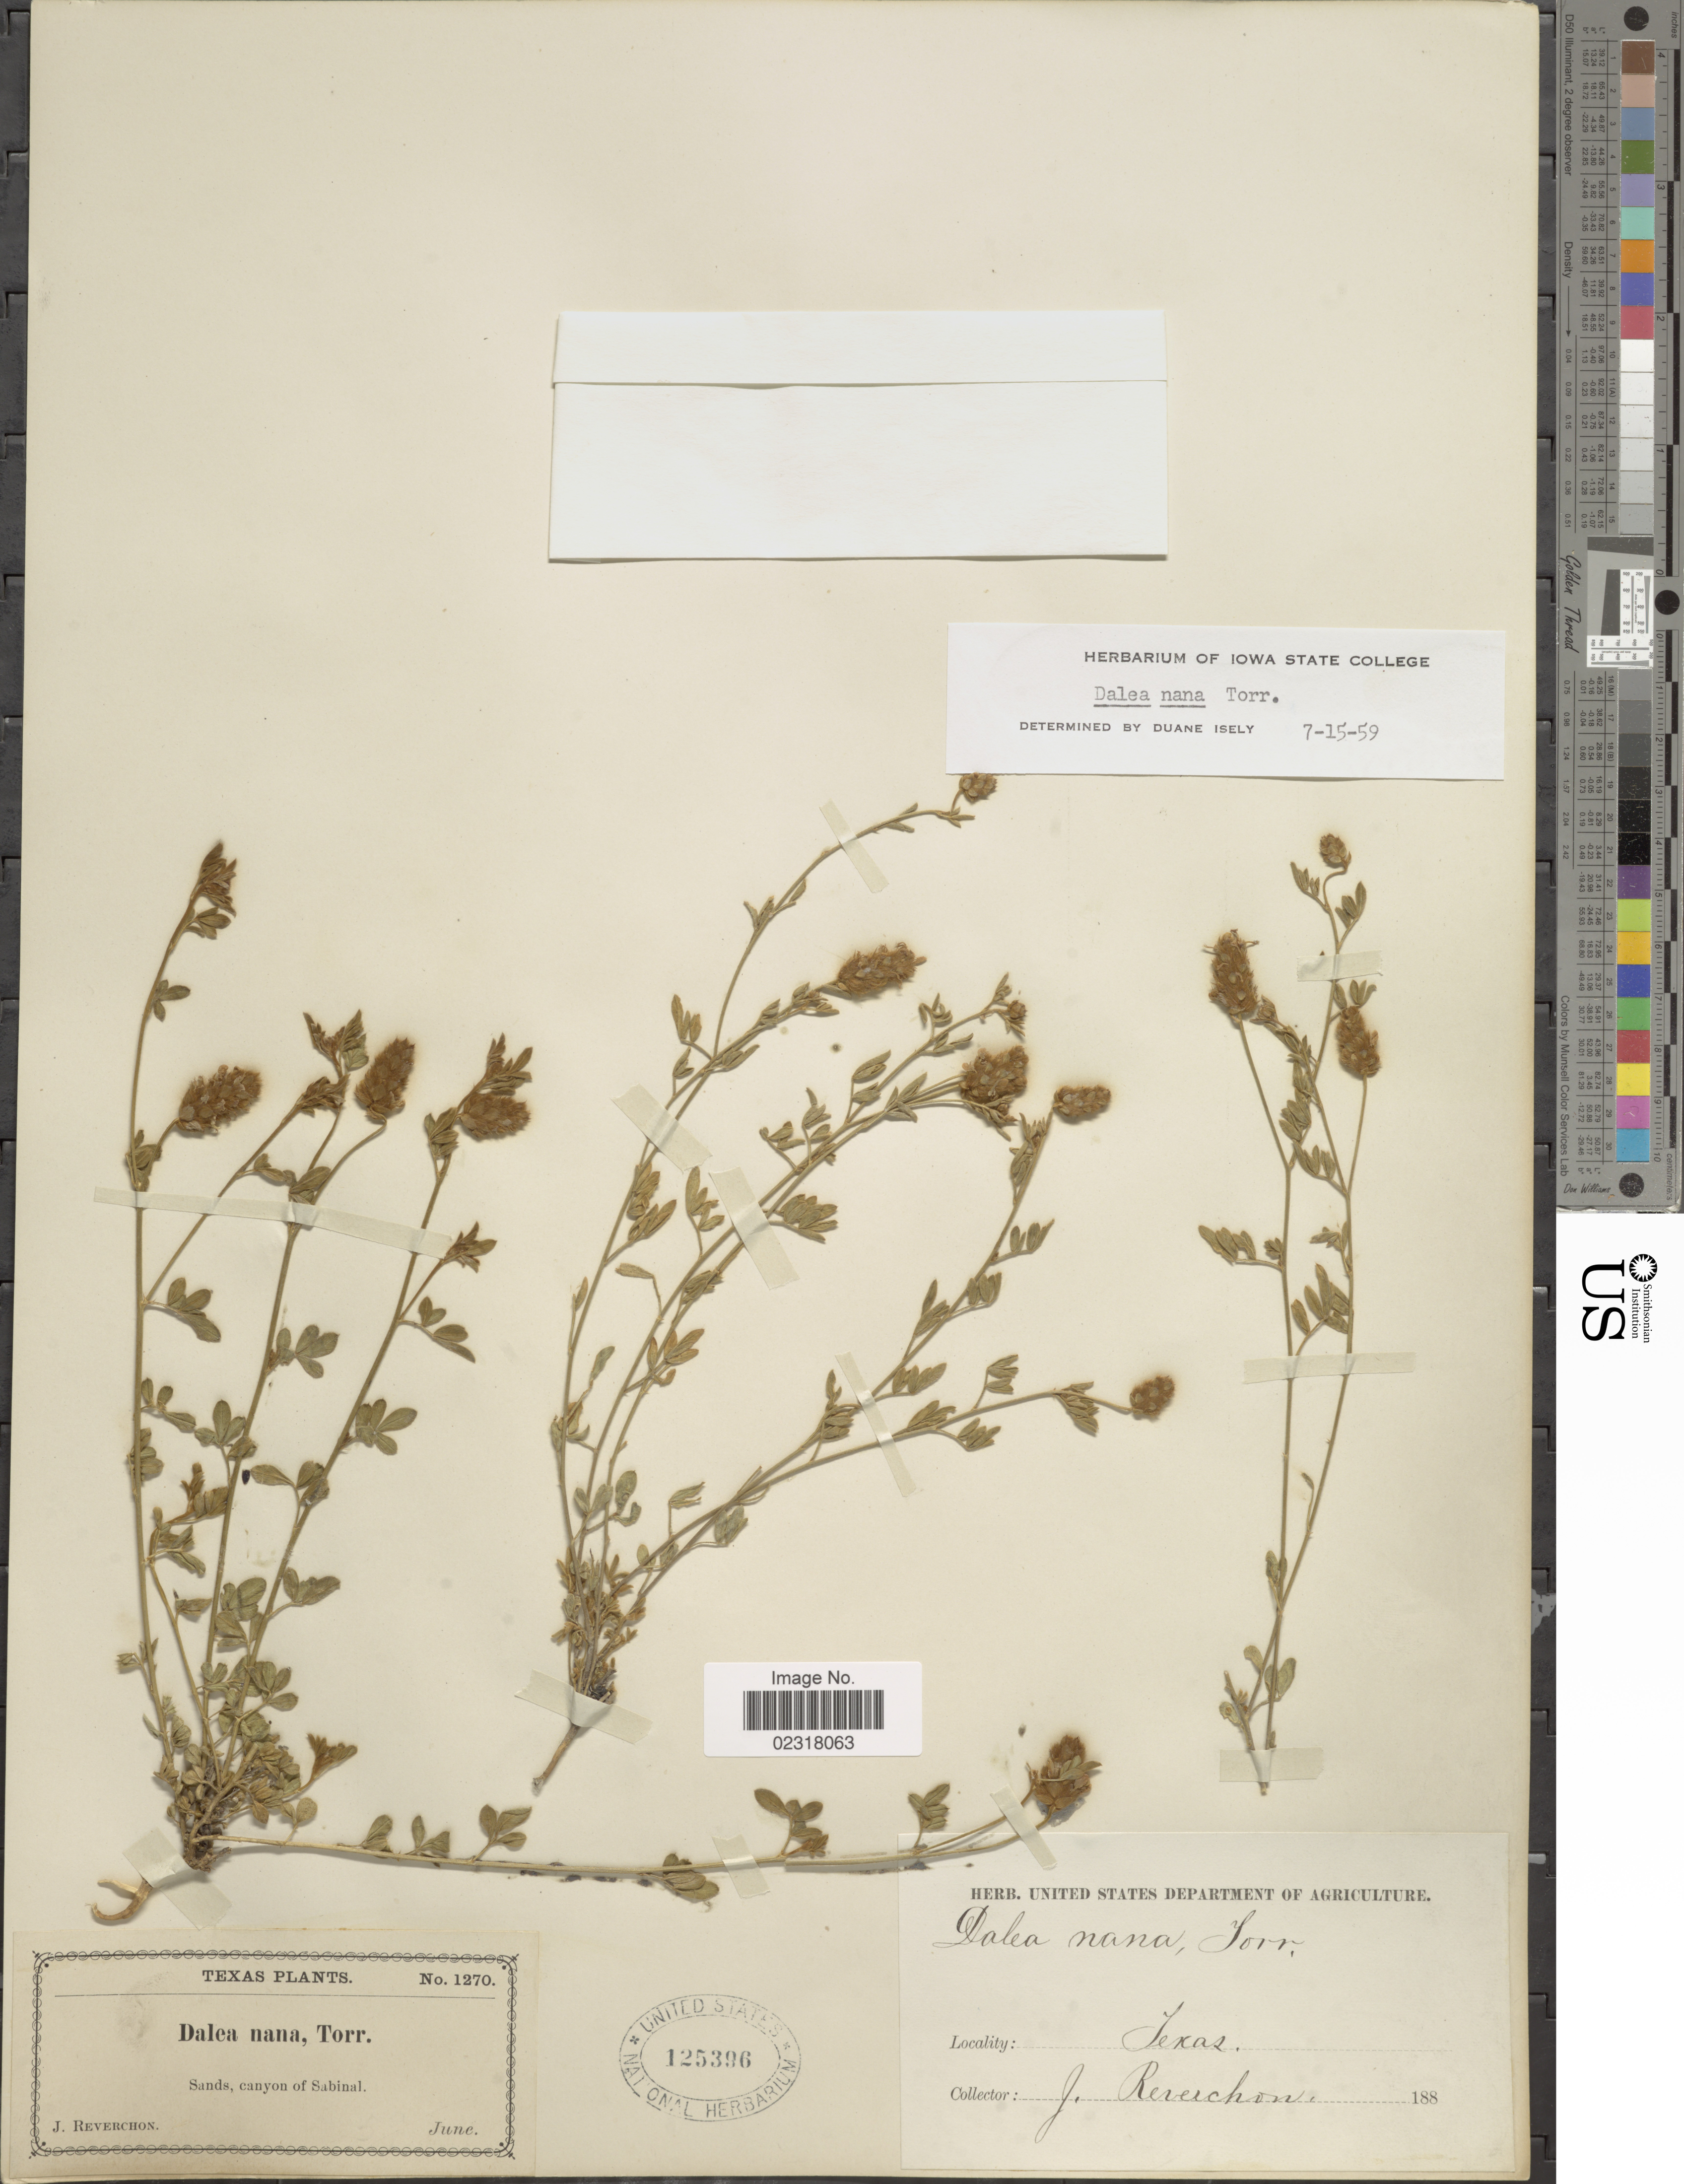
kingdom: Plantae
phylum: Tracheophyta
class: Magnoliopsida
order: Fabales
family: Fabaceae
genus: Dalea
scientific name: Dalea nana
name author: Torr. & A. Gray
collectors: J. Reverchon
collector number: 1270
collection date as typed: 188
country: United States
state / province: Texas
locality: Sands, canyon of Sabinal.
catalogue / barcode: US 125396